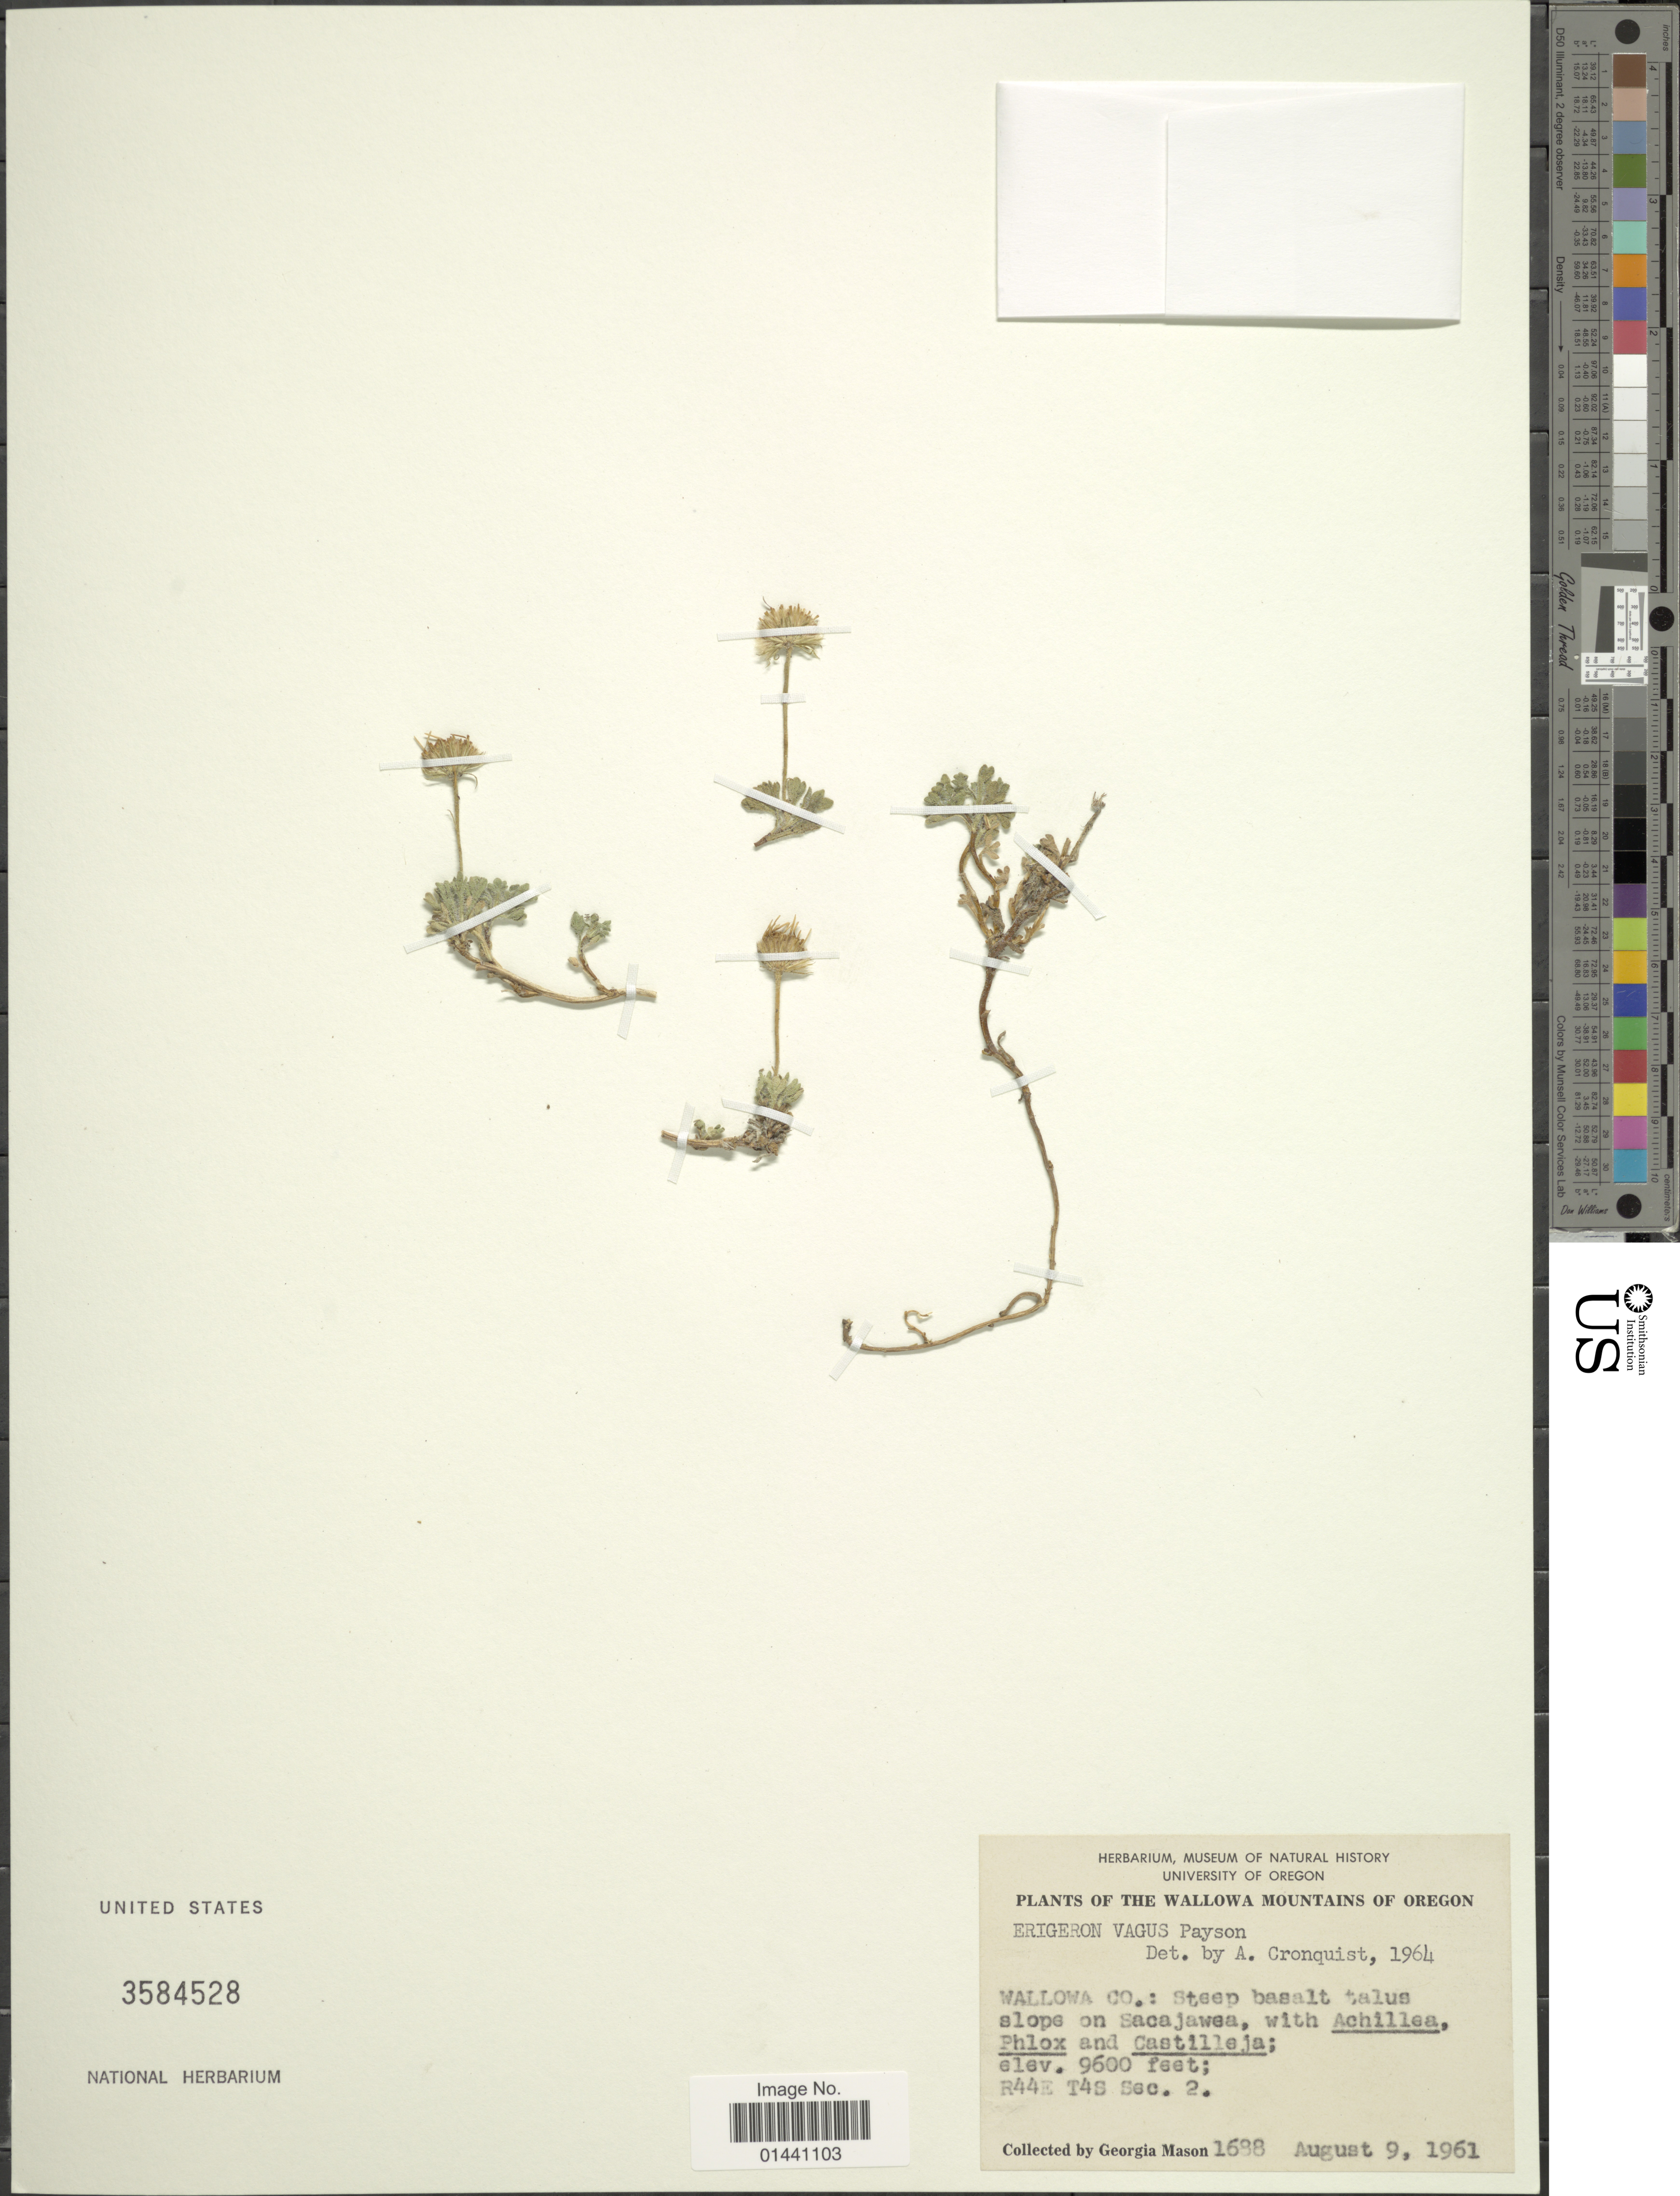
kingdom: Plantae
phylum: Tracheophyta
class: Magnoliopsida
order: Asterales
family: Asteraceae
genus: Erigeron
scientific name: Erigeron vagus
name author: Payson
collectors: G. Mason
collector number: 1688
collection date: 1961-08-09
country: United States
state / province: Oregon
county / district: Wallowa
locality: Wallowa Mountains, Wallowa Co.: steep basalt talus slopes on Sacajawea, R44E R4S Sec.2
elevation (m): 2926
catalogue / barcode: US 358428